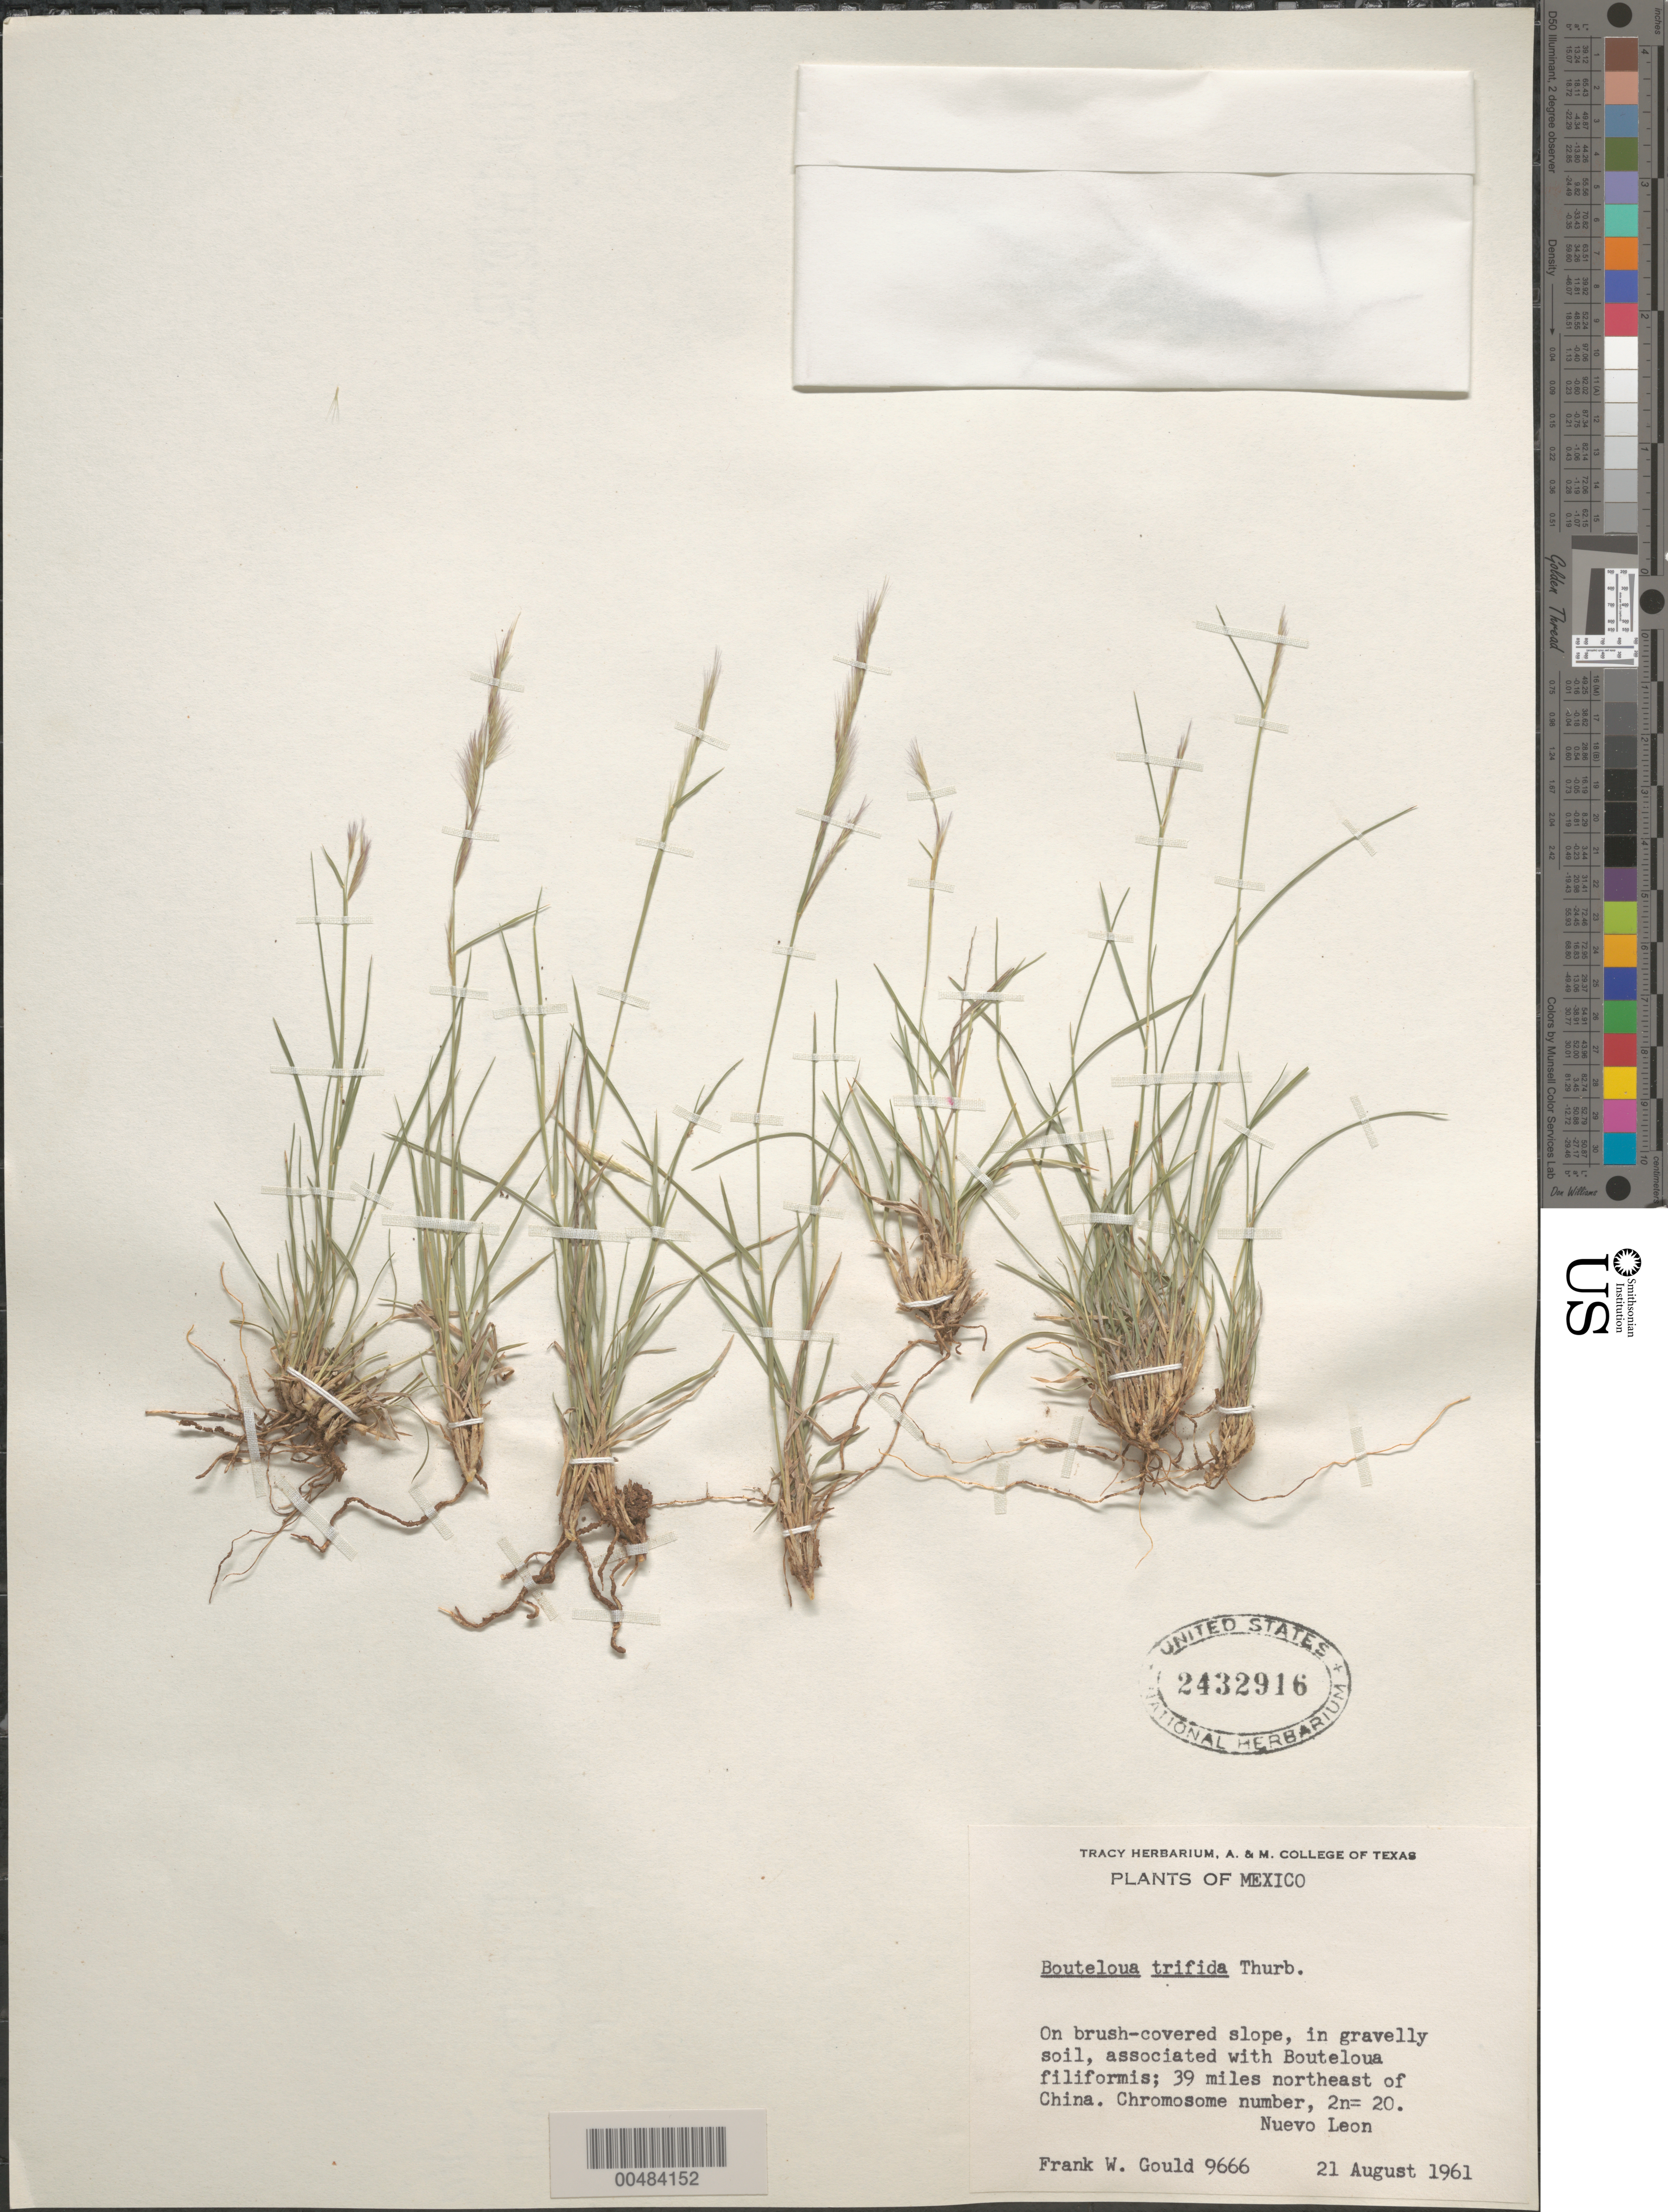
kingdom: Plantae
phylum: Tracheophyta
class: Liliopsida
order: Poales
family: Poaceae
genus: Bouteloua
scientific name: Bouteloua trifida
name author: Thurb.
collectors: F. W. Gould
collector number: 9666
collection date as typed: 21 Aug 1961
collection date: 1961-08-21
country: Mexico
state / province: Nuevo León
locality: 39 mi NE of China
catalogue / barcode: US 2432916